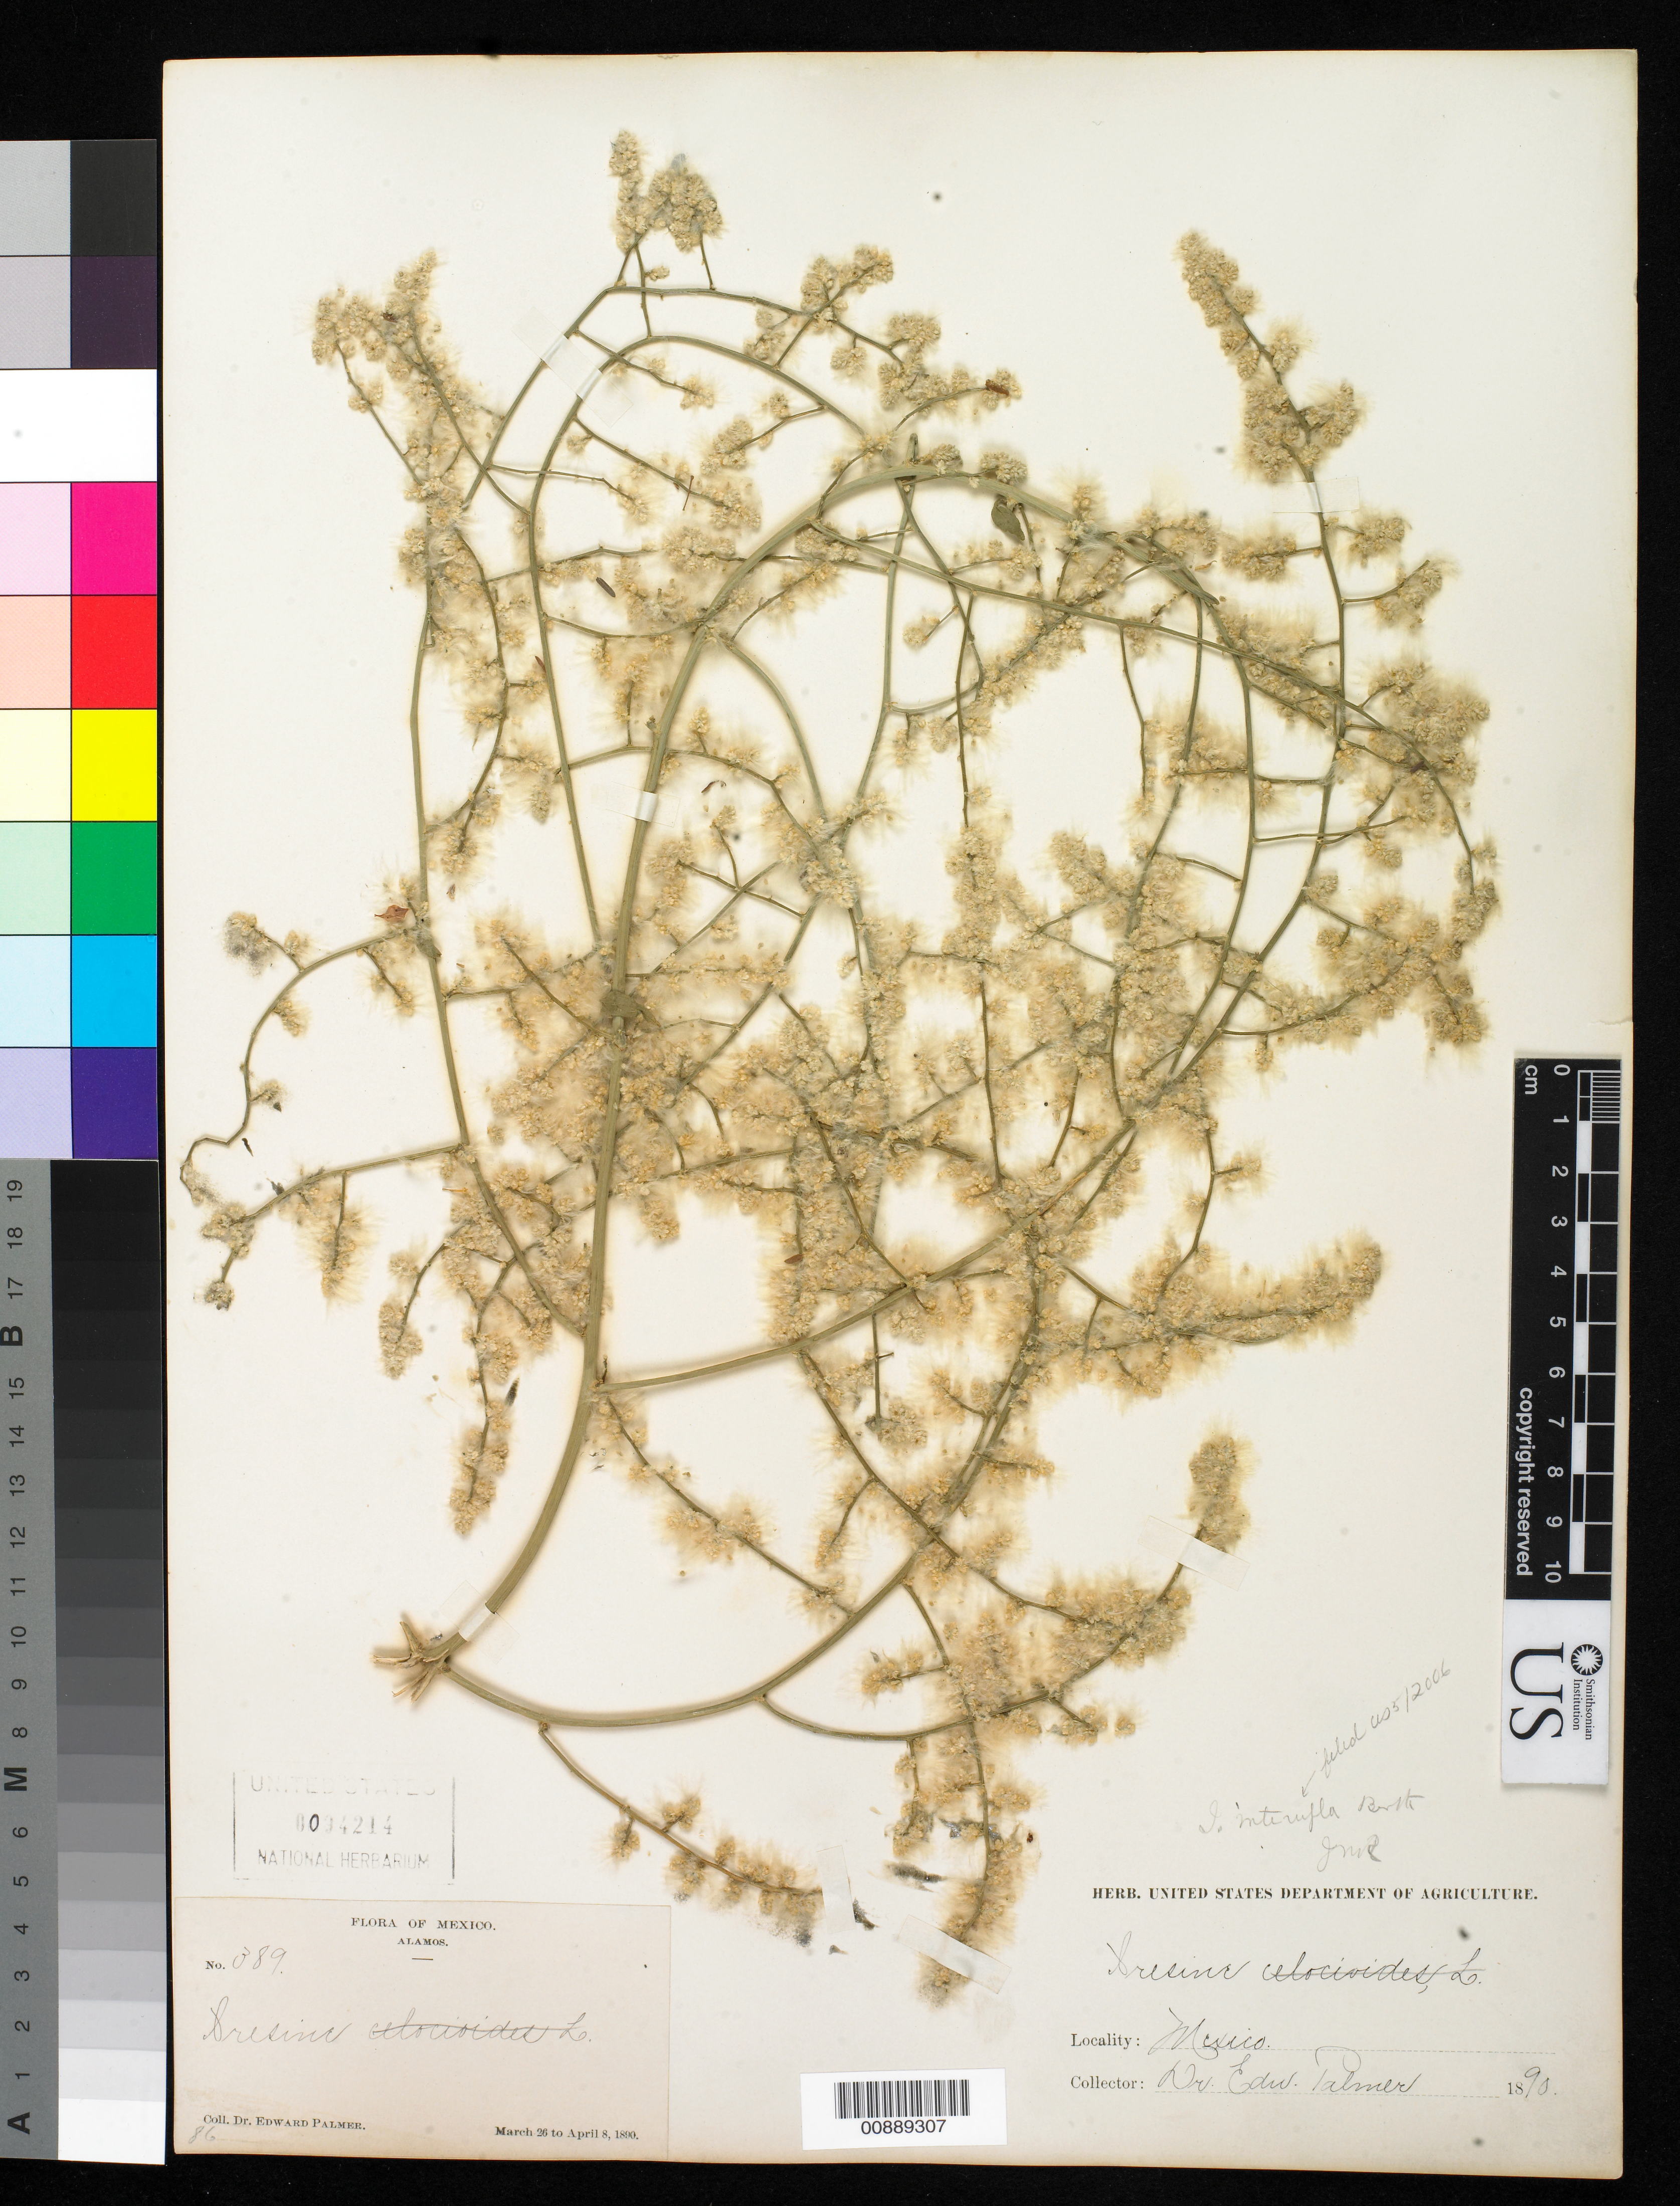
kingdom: Plantae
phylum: Tracheophyta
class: Magnoliopsida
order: Caryophyllales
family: Amaranthaceae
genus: Iresine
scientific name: Iresine interrupta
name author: Benth.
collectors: E. Palmer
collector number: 389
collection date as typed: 26 Mar 1890 to 08 Apr 1890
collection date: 1890-03-26/1890-04-08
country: Mexico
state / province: Sonora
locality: Alamos, Sonora.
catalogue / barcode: US 94214